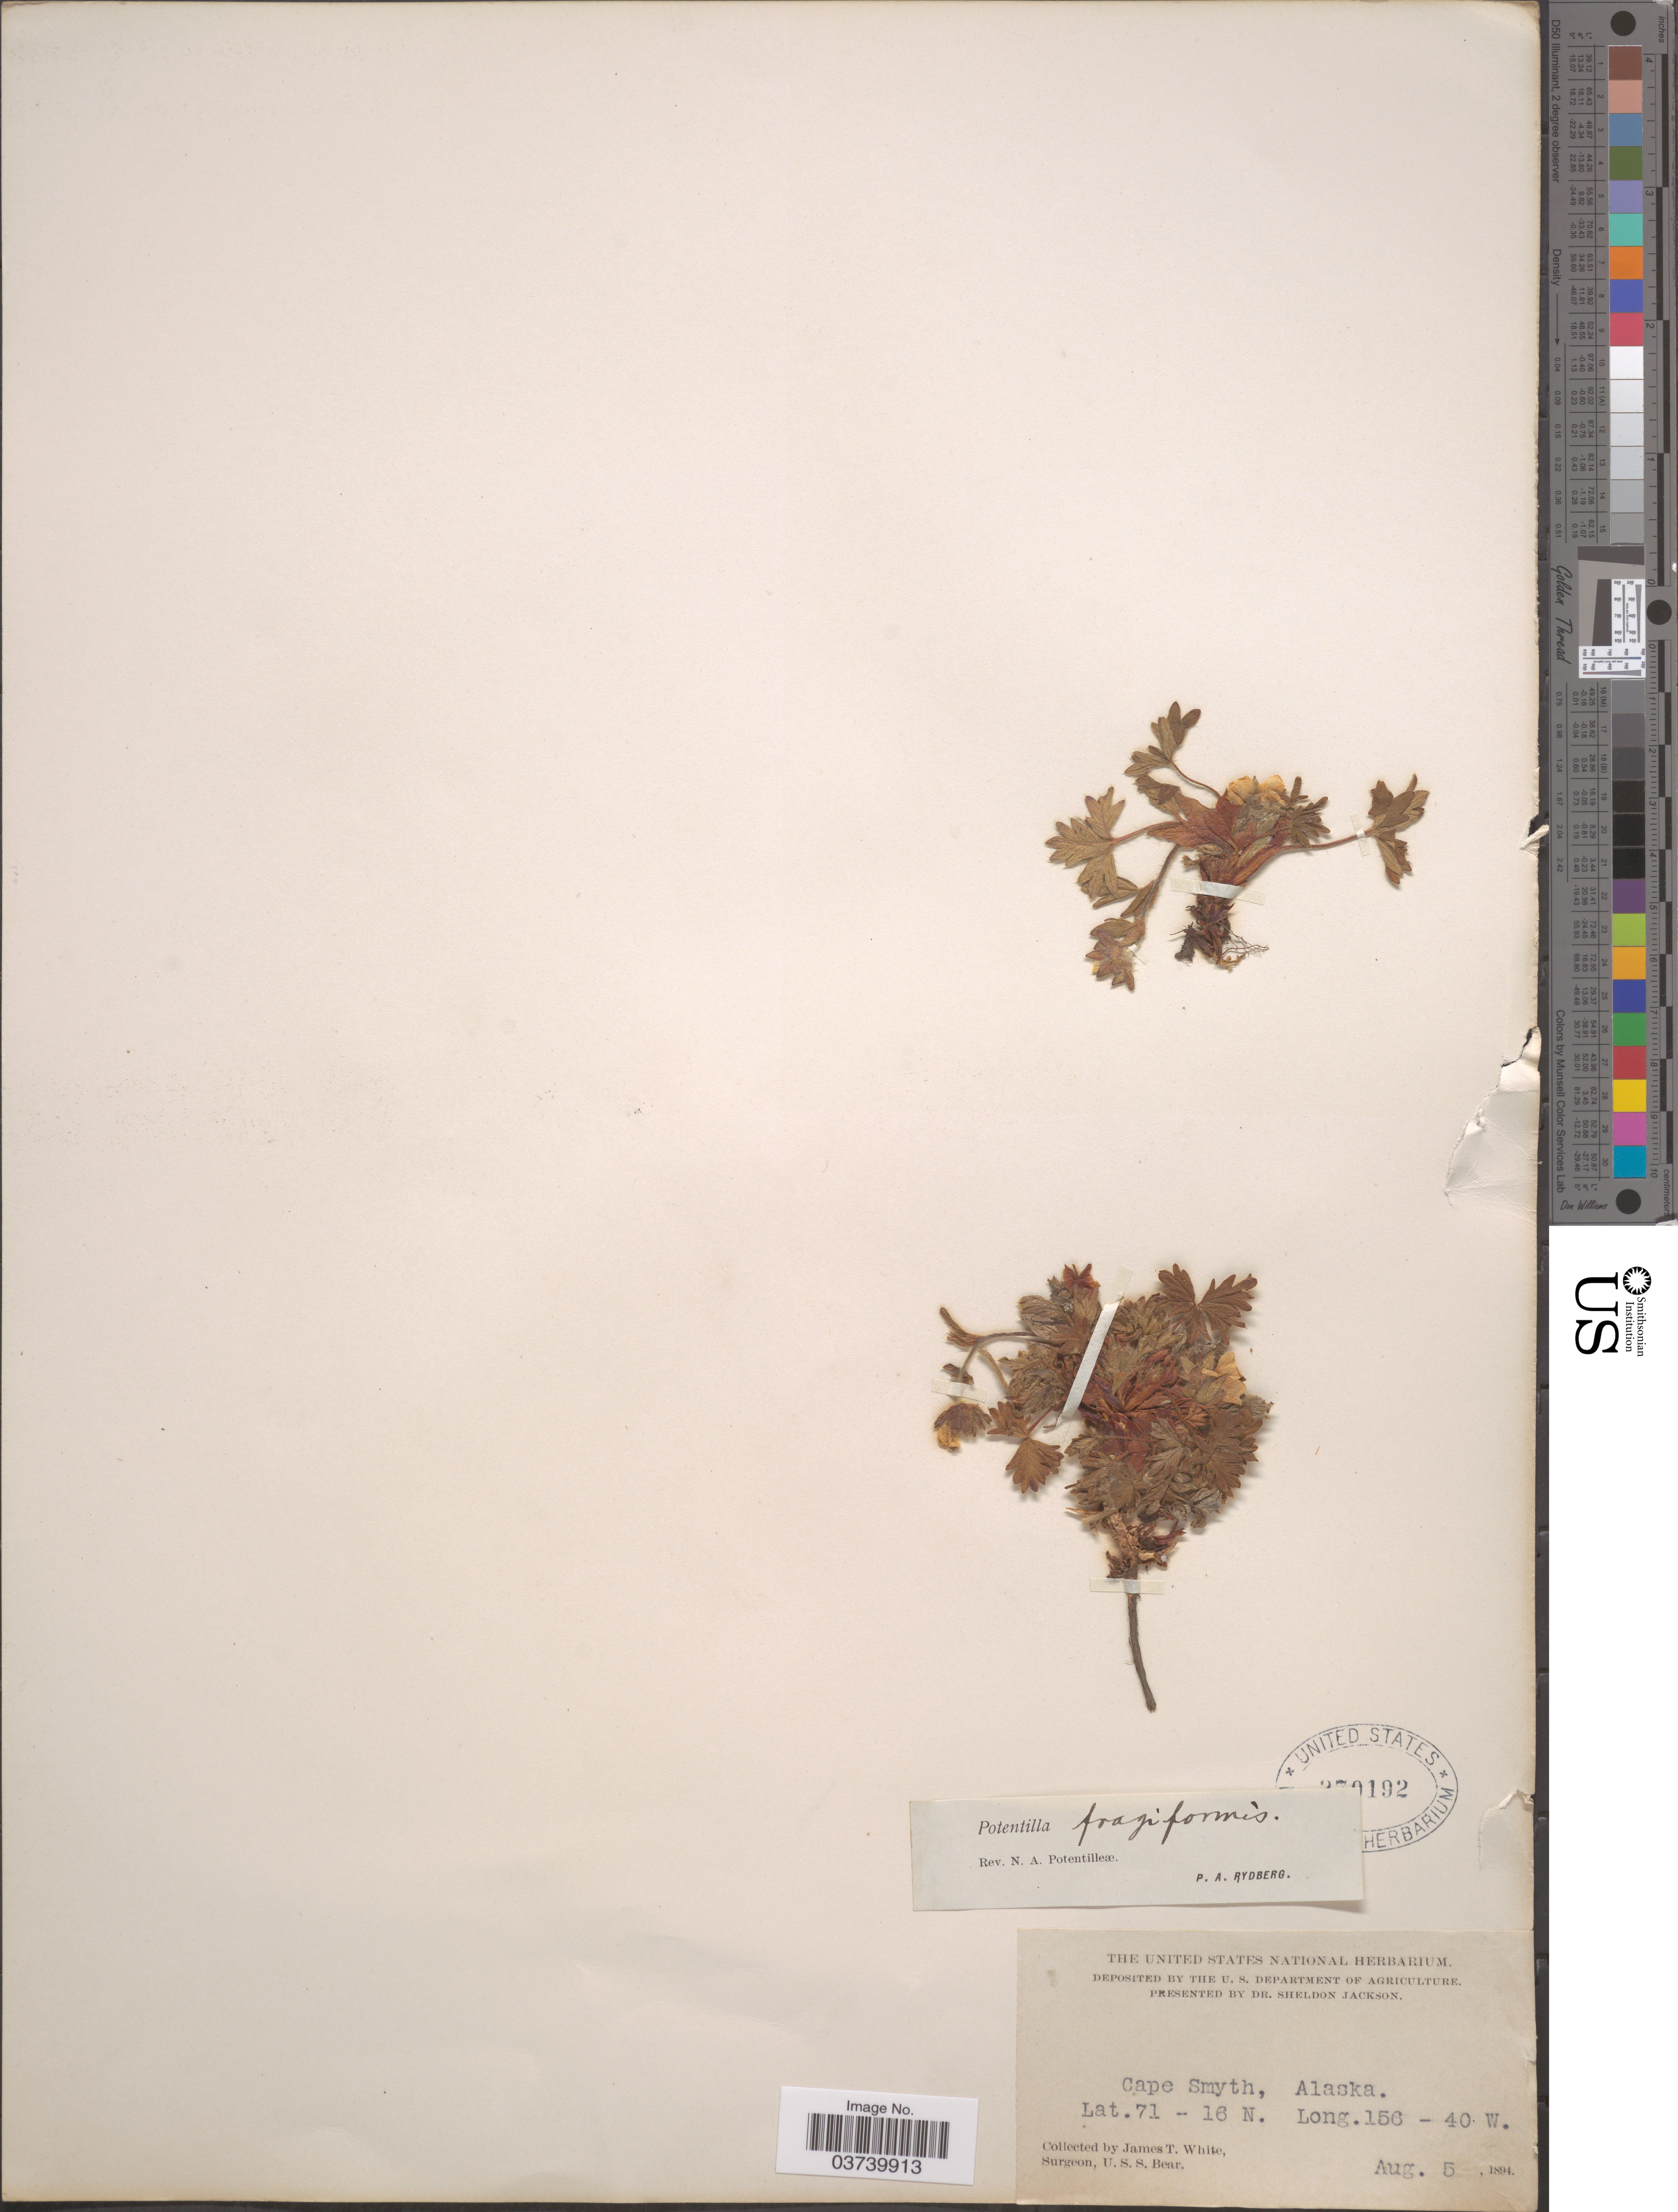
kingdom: Plantae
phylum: Tracheophyta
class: Magnoliopsida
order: Rosales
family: Rosaceae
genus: Potentilla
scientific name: Potentilla fragiformis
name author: Willd. ex D.F.K. Schltdl.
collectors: J. T. White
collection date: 1894-08-05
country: United States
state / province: Alaska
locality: Cape Smyth.